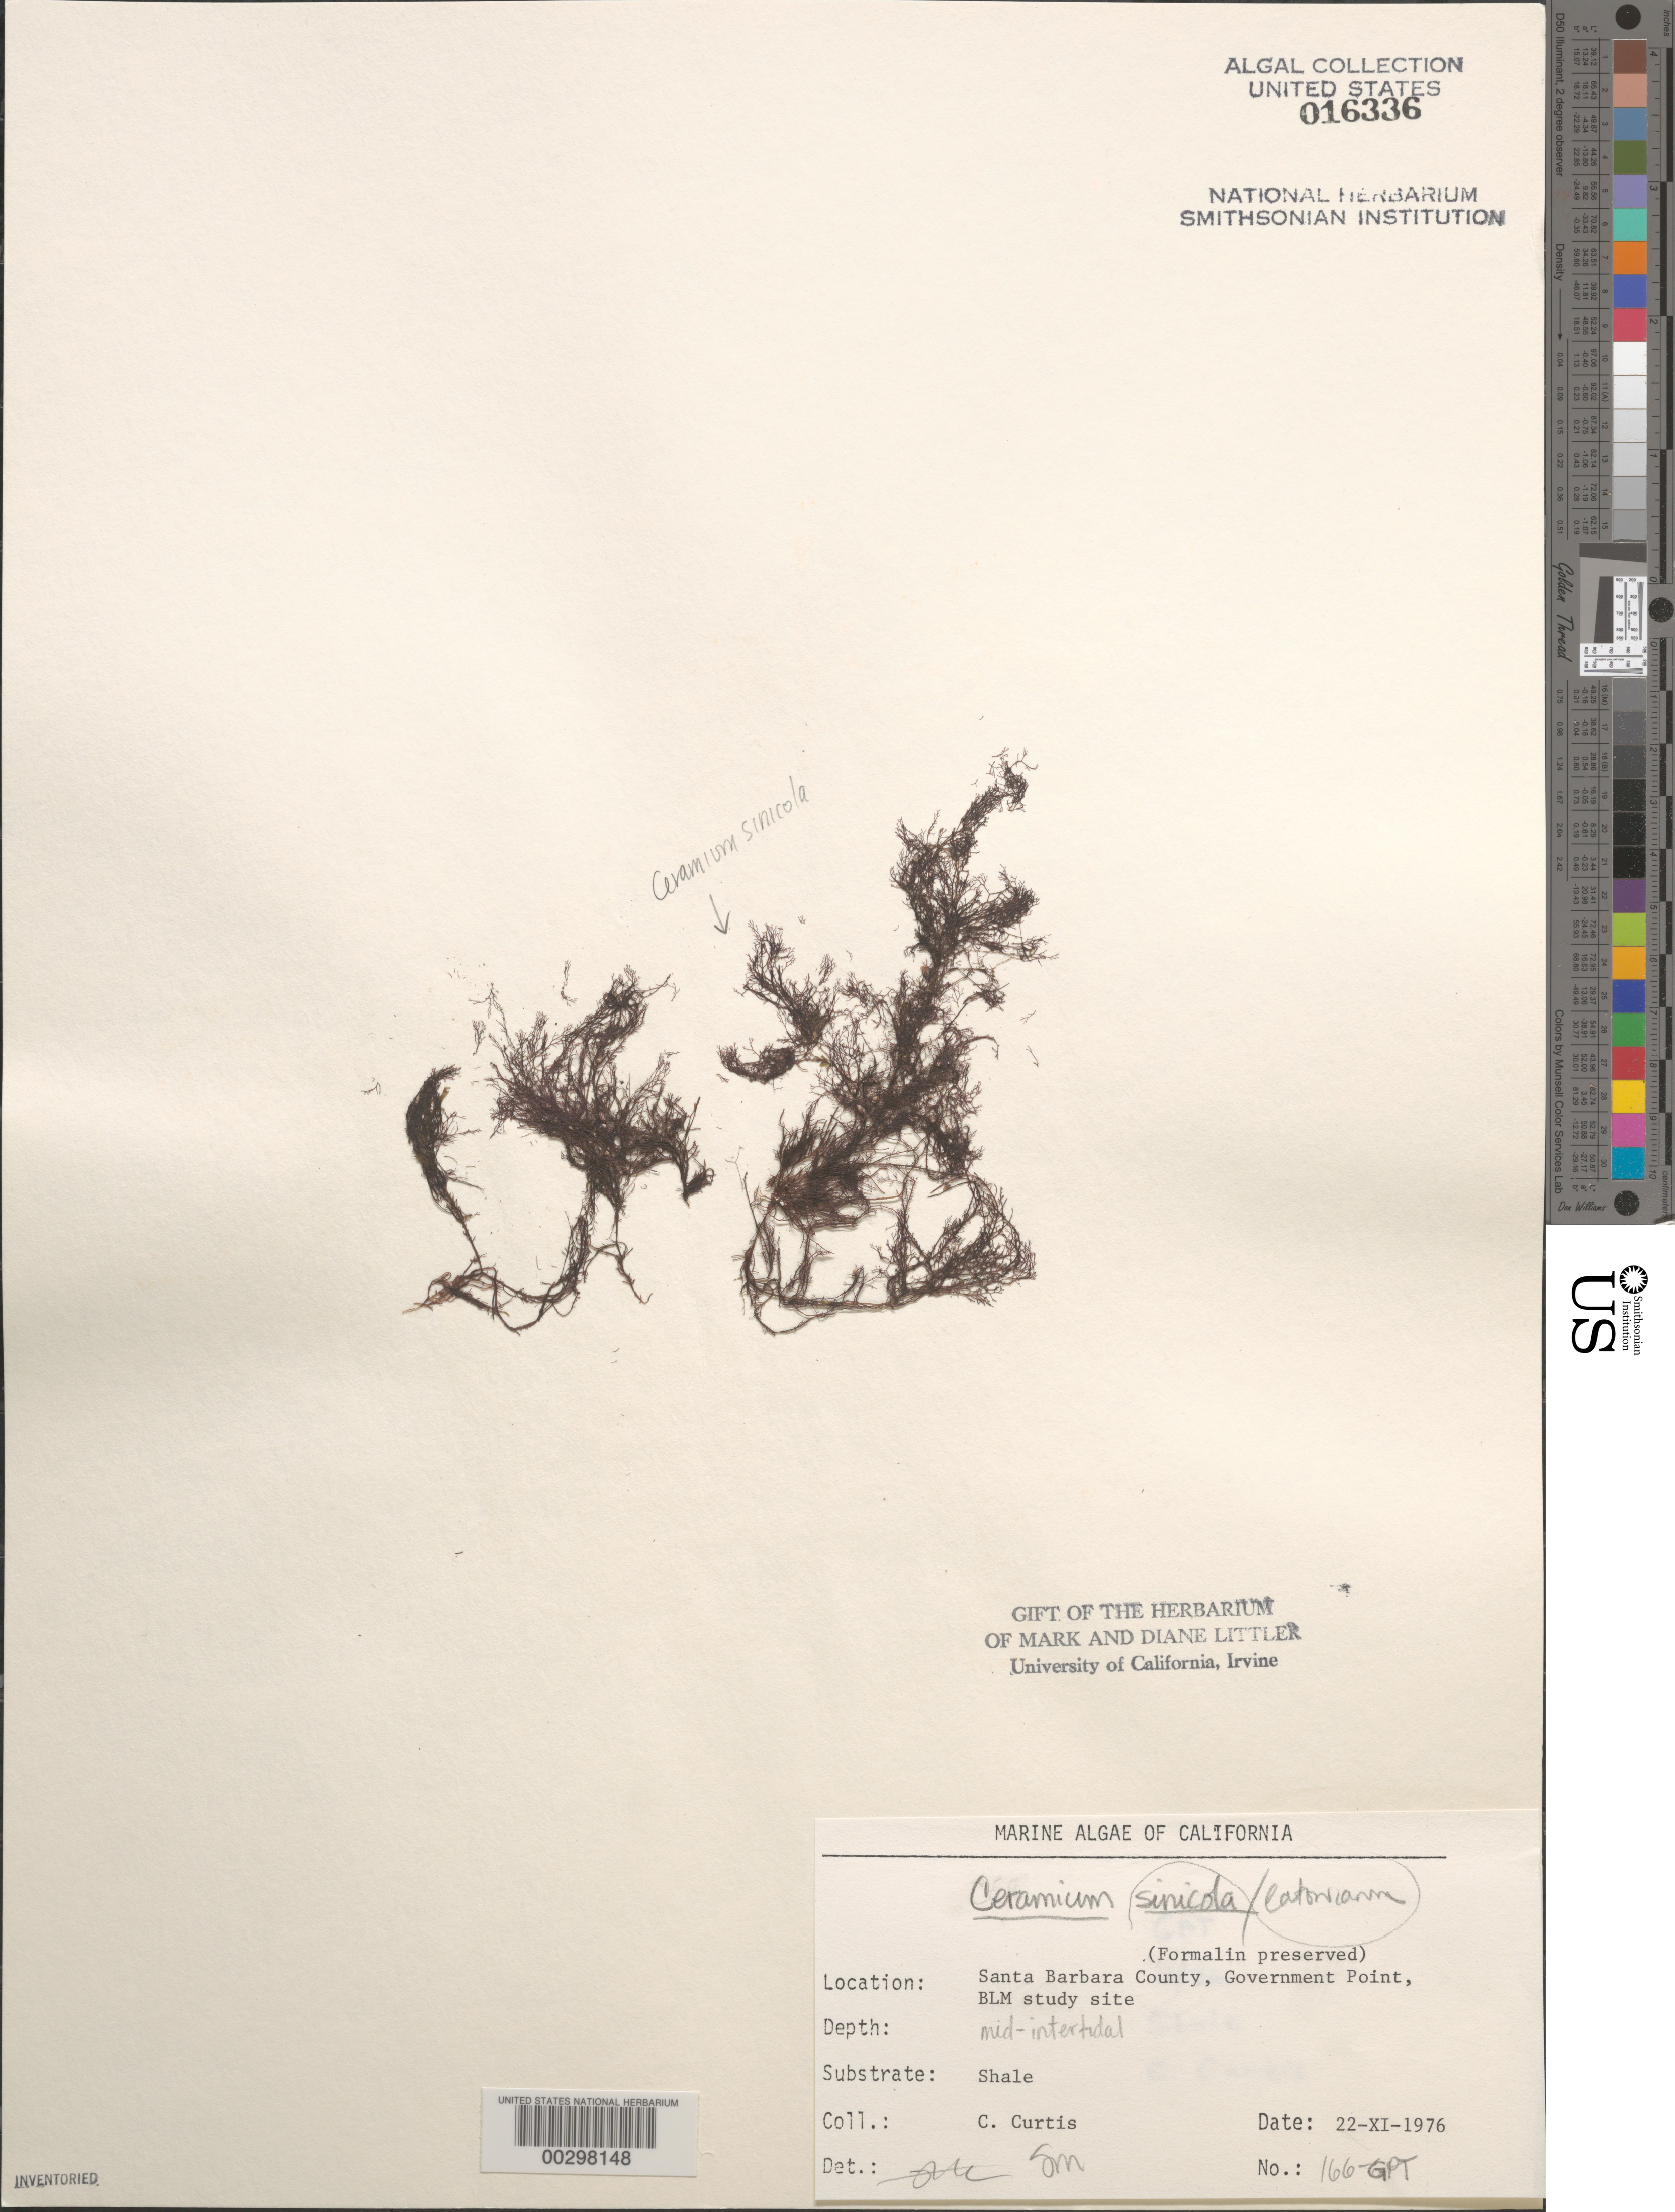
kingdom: Plantae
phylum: Rhodophyta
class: Florideophyceae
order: Ceramiales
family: Ceramiaceae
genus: Corallophila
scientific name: Corallophila eatoniana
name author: (Farl.) T.O. Cho et al.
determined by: Algae name updating Project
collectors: C. Curtis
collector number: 166-gpt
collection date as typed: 22 Nov 1976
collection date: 1976-11-22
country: United States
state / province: California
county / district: Santa Barbara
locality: Government Point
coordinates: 34 26'31"N, 120 24'06"W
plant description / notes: BLM-SOCALBIGHT Rocky Intertidal Survey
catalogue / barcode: US 16336